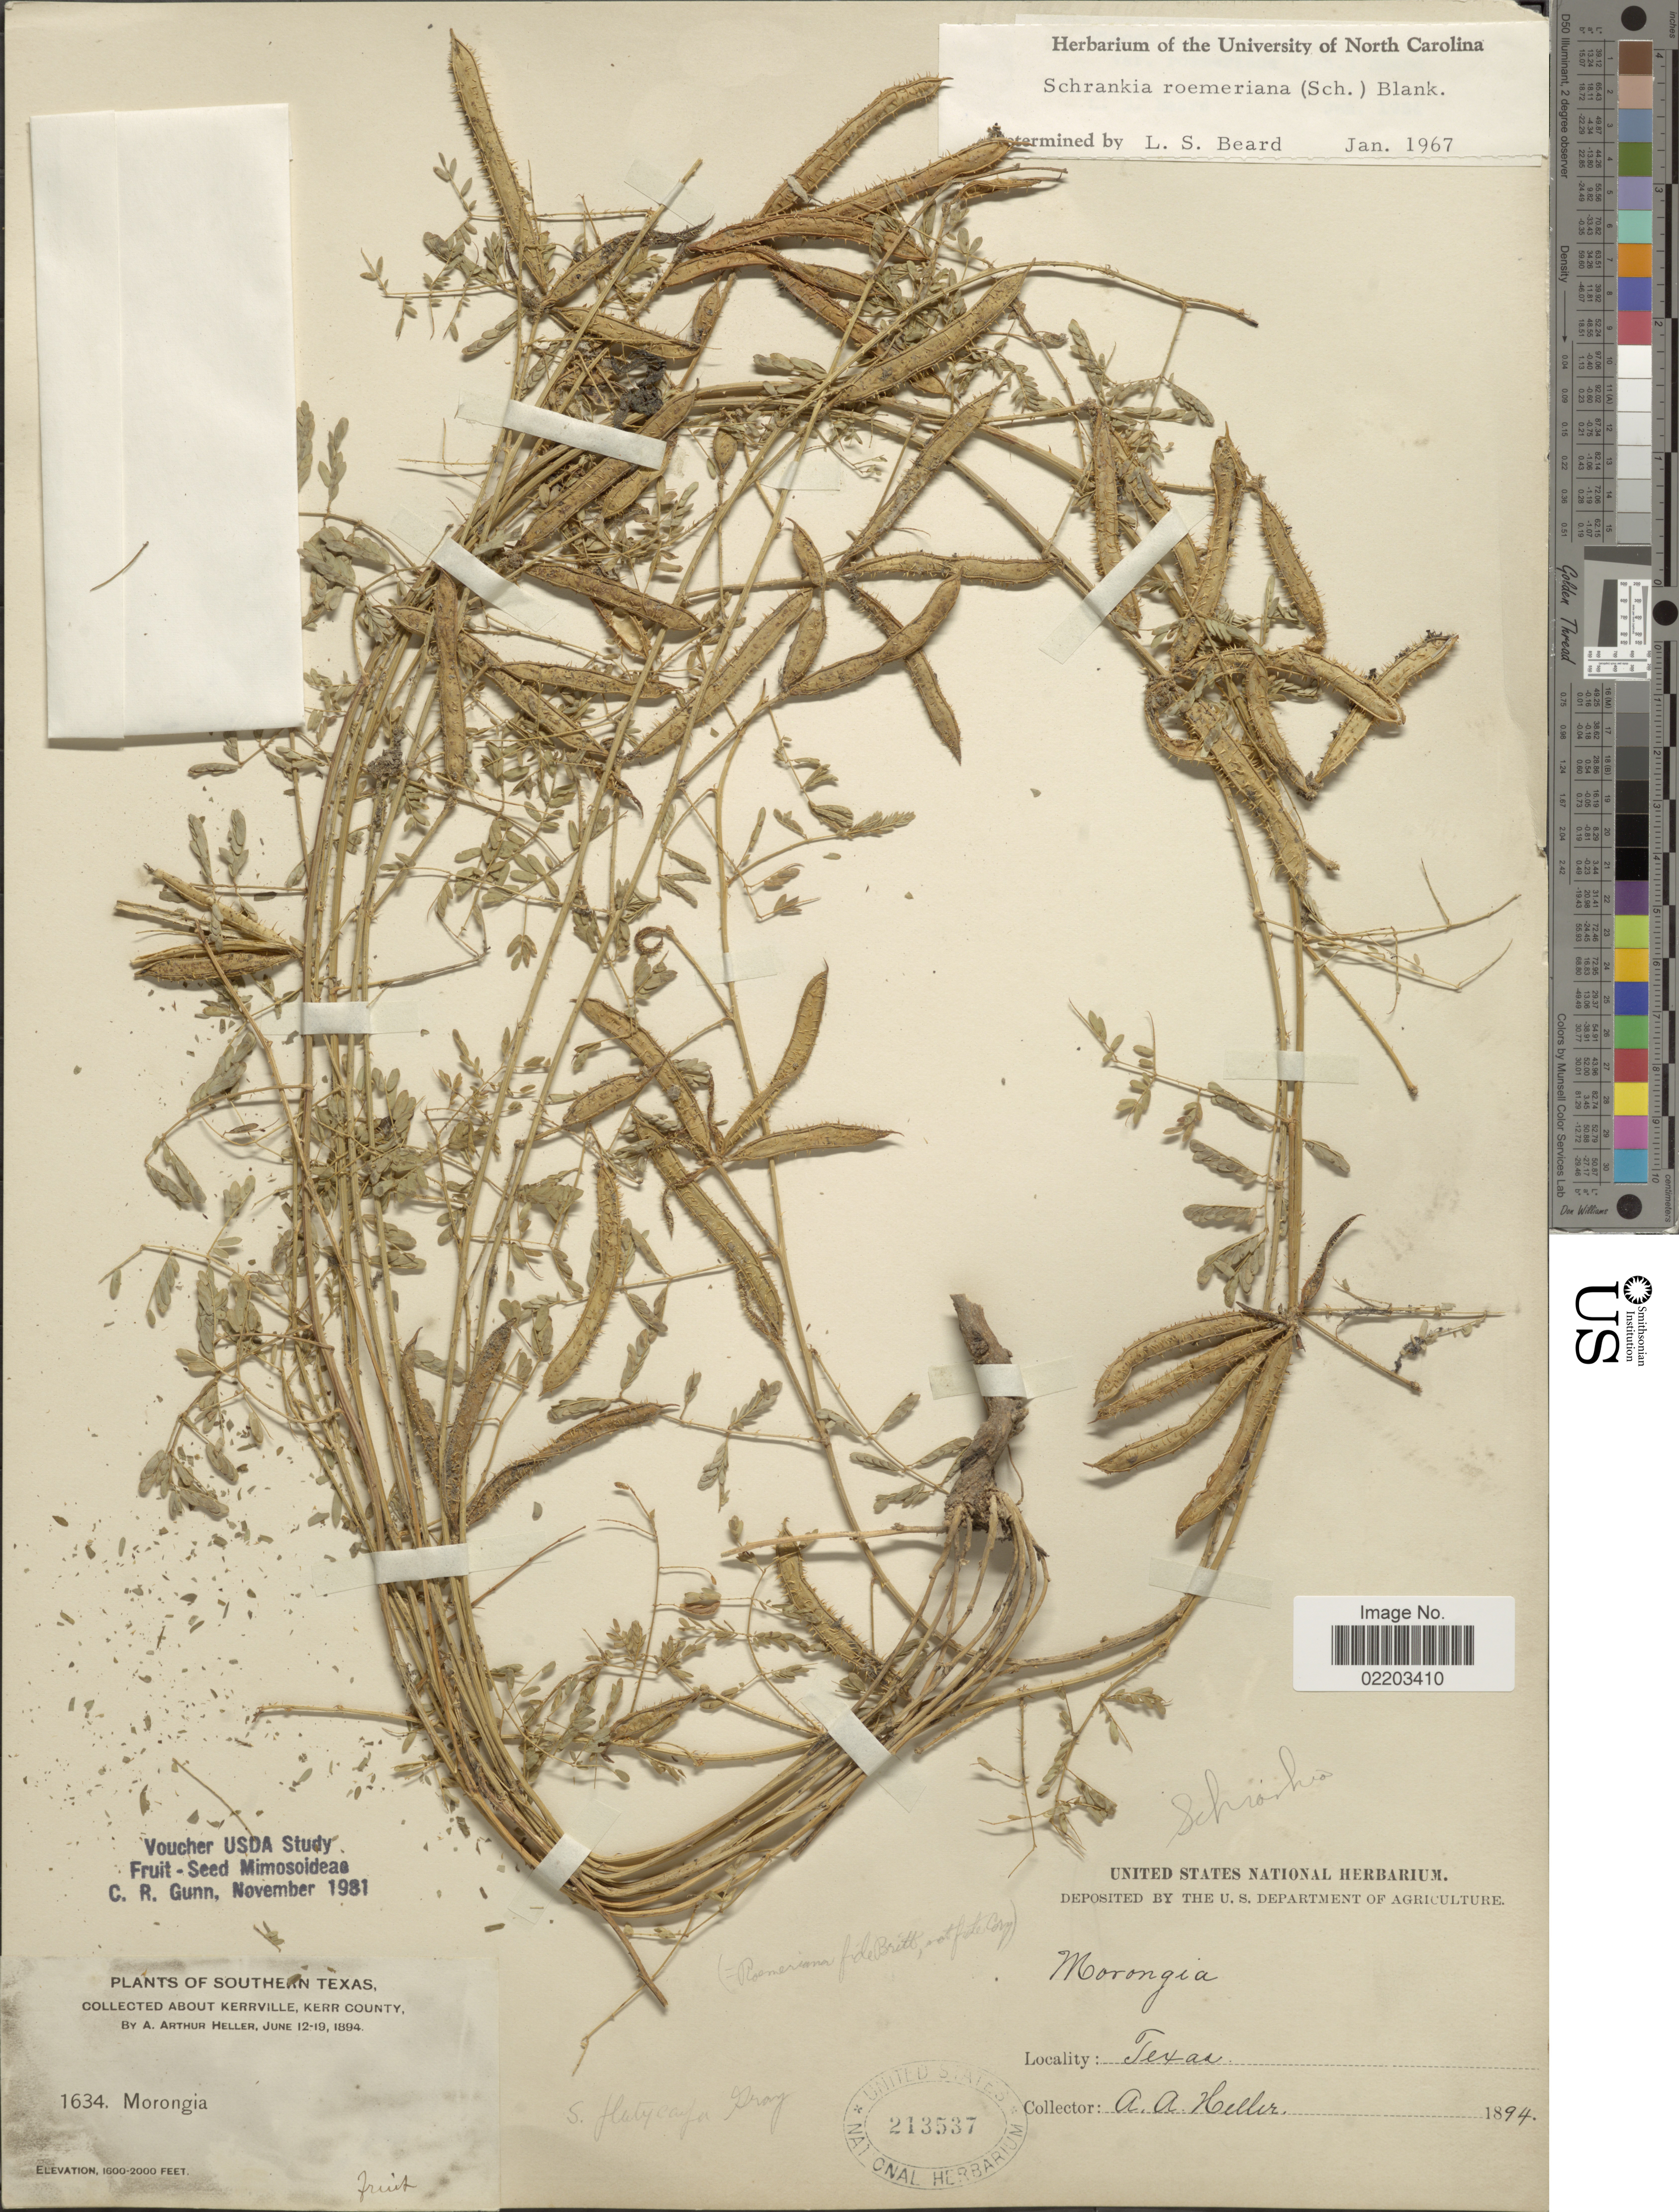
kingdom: Plantae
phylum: Tracheophyta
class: Magnoliopsida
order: Fabales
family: Fabaceae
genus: Mimosa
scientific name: Mimosa roemeriana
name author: Scheele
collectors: A. A. Heller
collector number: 1634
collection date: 1894-06-12/1894-06-19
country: United States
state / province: Texas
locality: Southern Texas, about Kerrville, Kerr County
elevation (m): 488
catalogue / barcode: US 213537